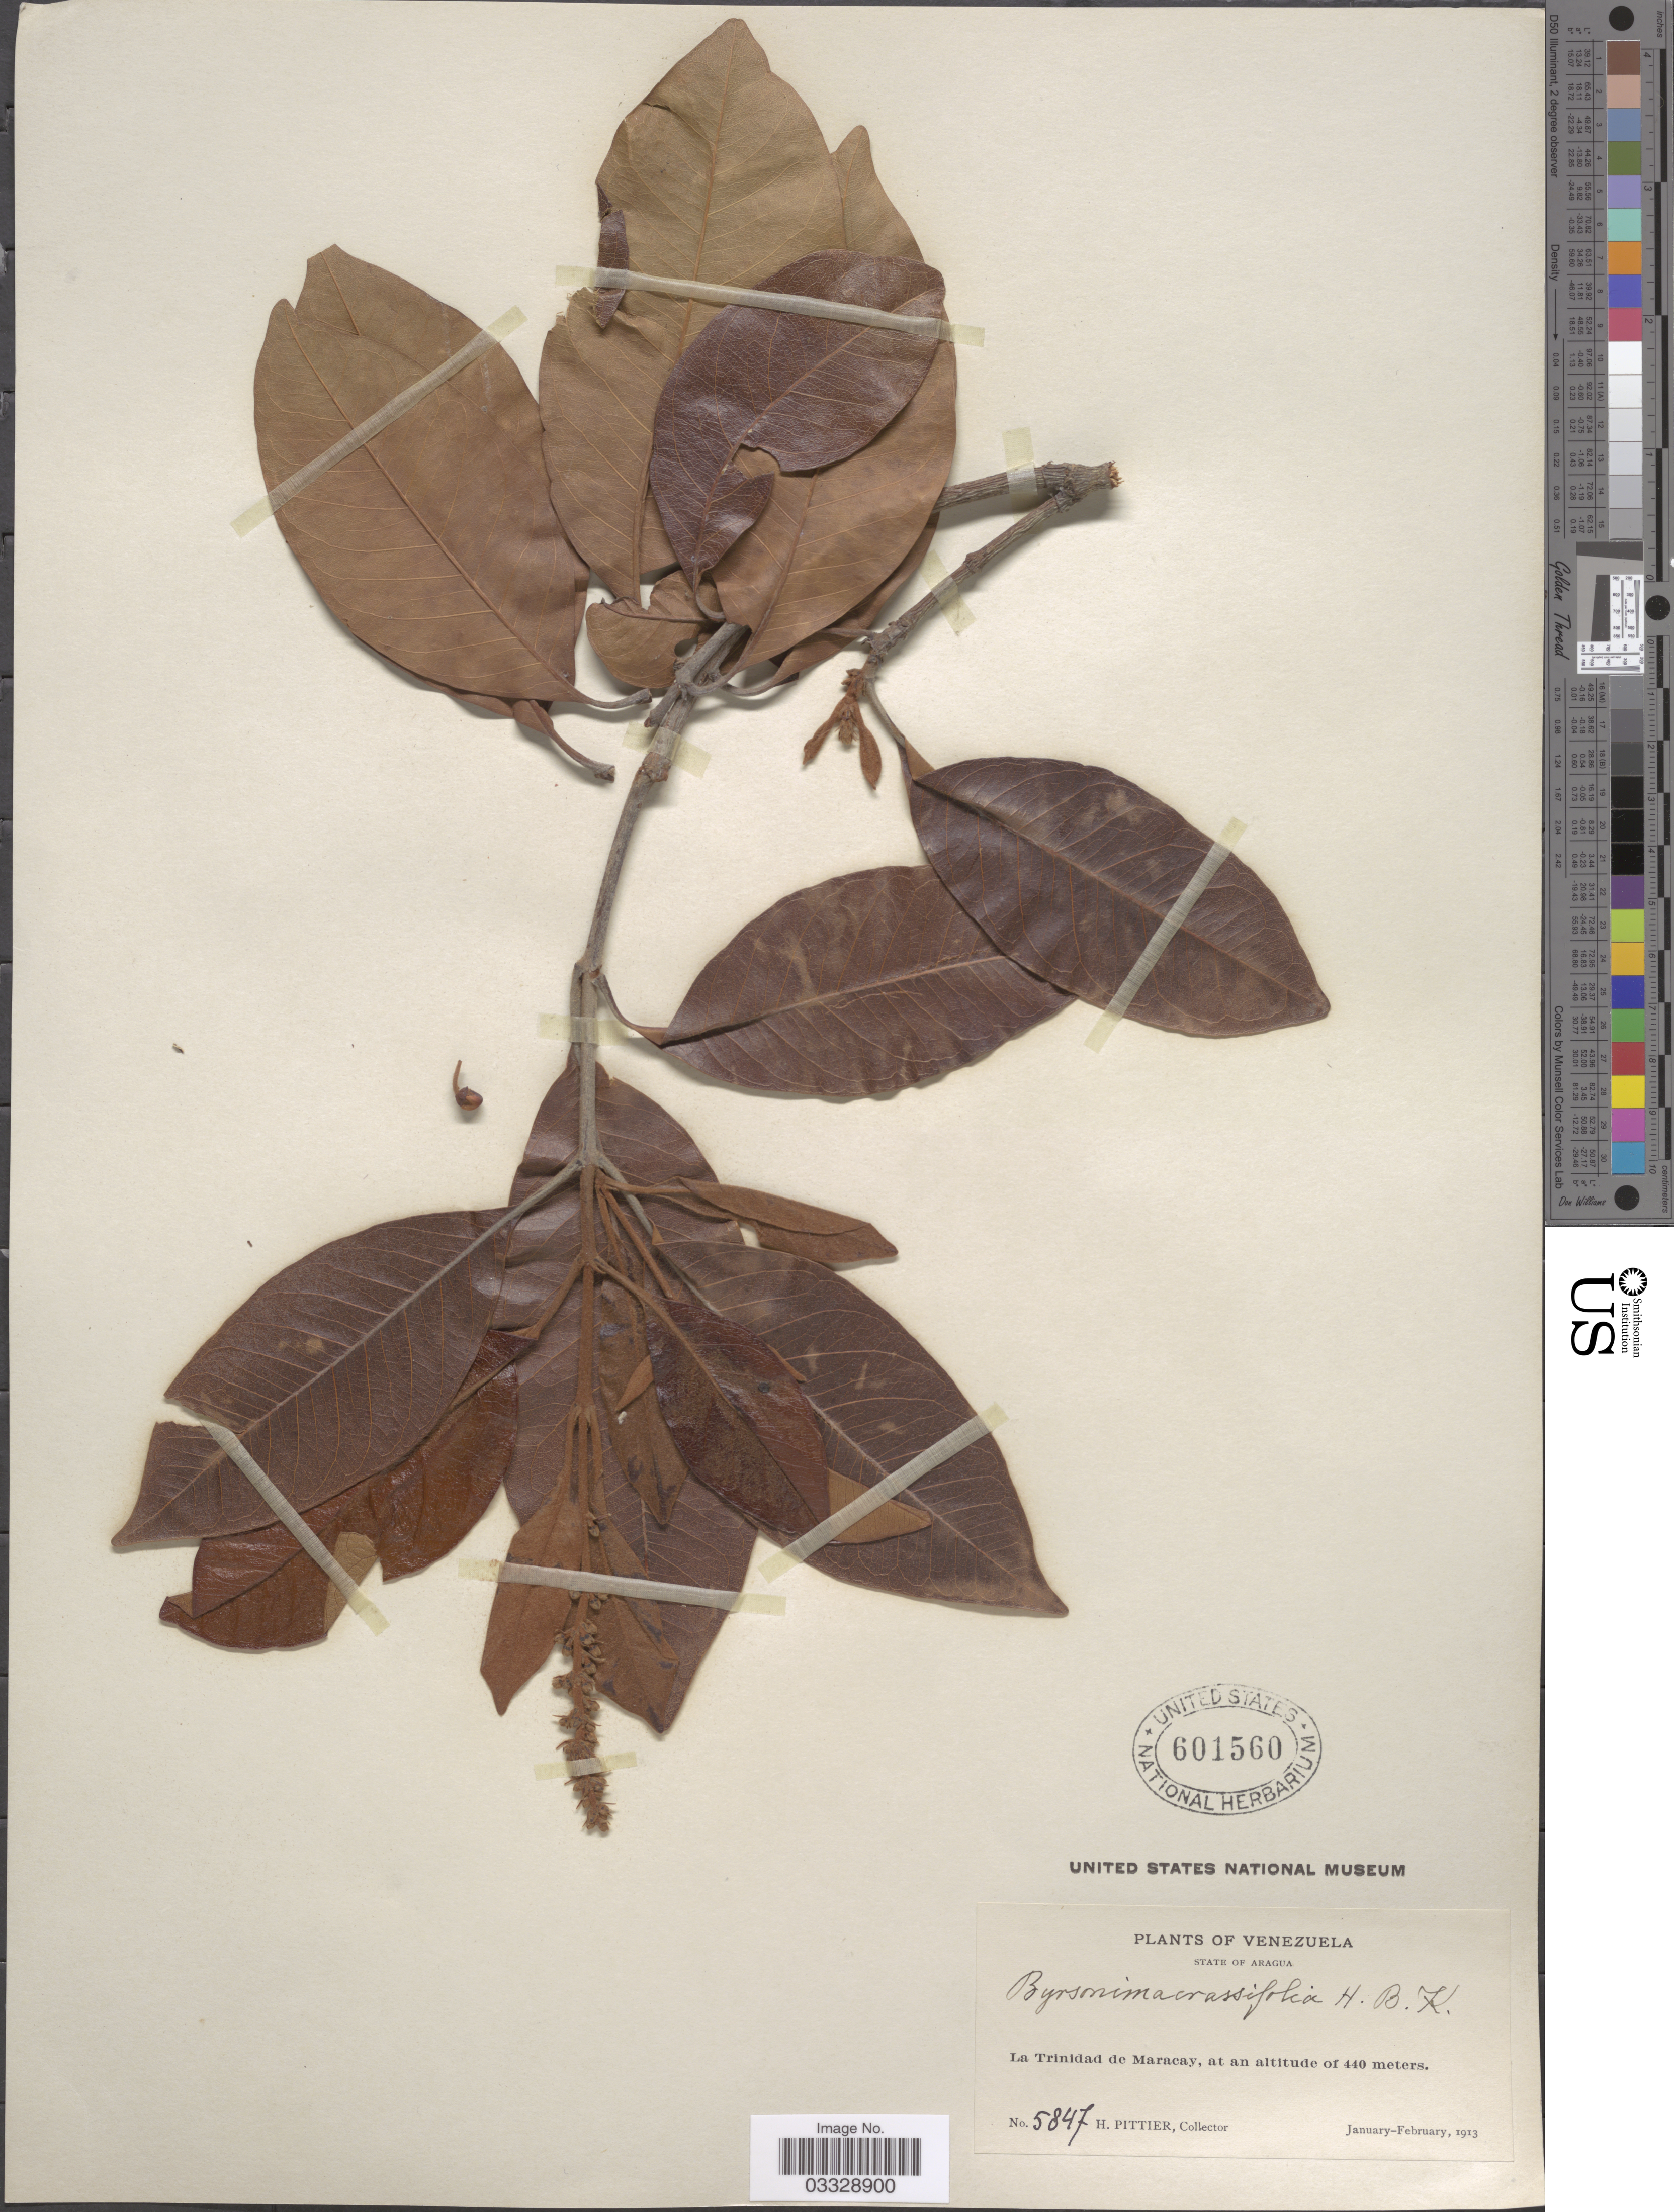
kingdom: Plantae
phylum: Tracheophyta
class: Magnoliopsida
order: Malpighiales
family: Malpighiaceae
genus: Byrsonima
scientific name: Byrsonima crassifolia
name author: (L.) Kunth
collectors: H. F. Pittier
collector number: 5847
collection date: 1913-01/1913-02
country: Venezuela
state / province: Aragua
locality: La Trinidad de Maracay.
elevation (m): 440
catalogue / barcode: US 601560